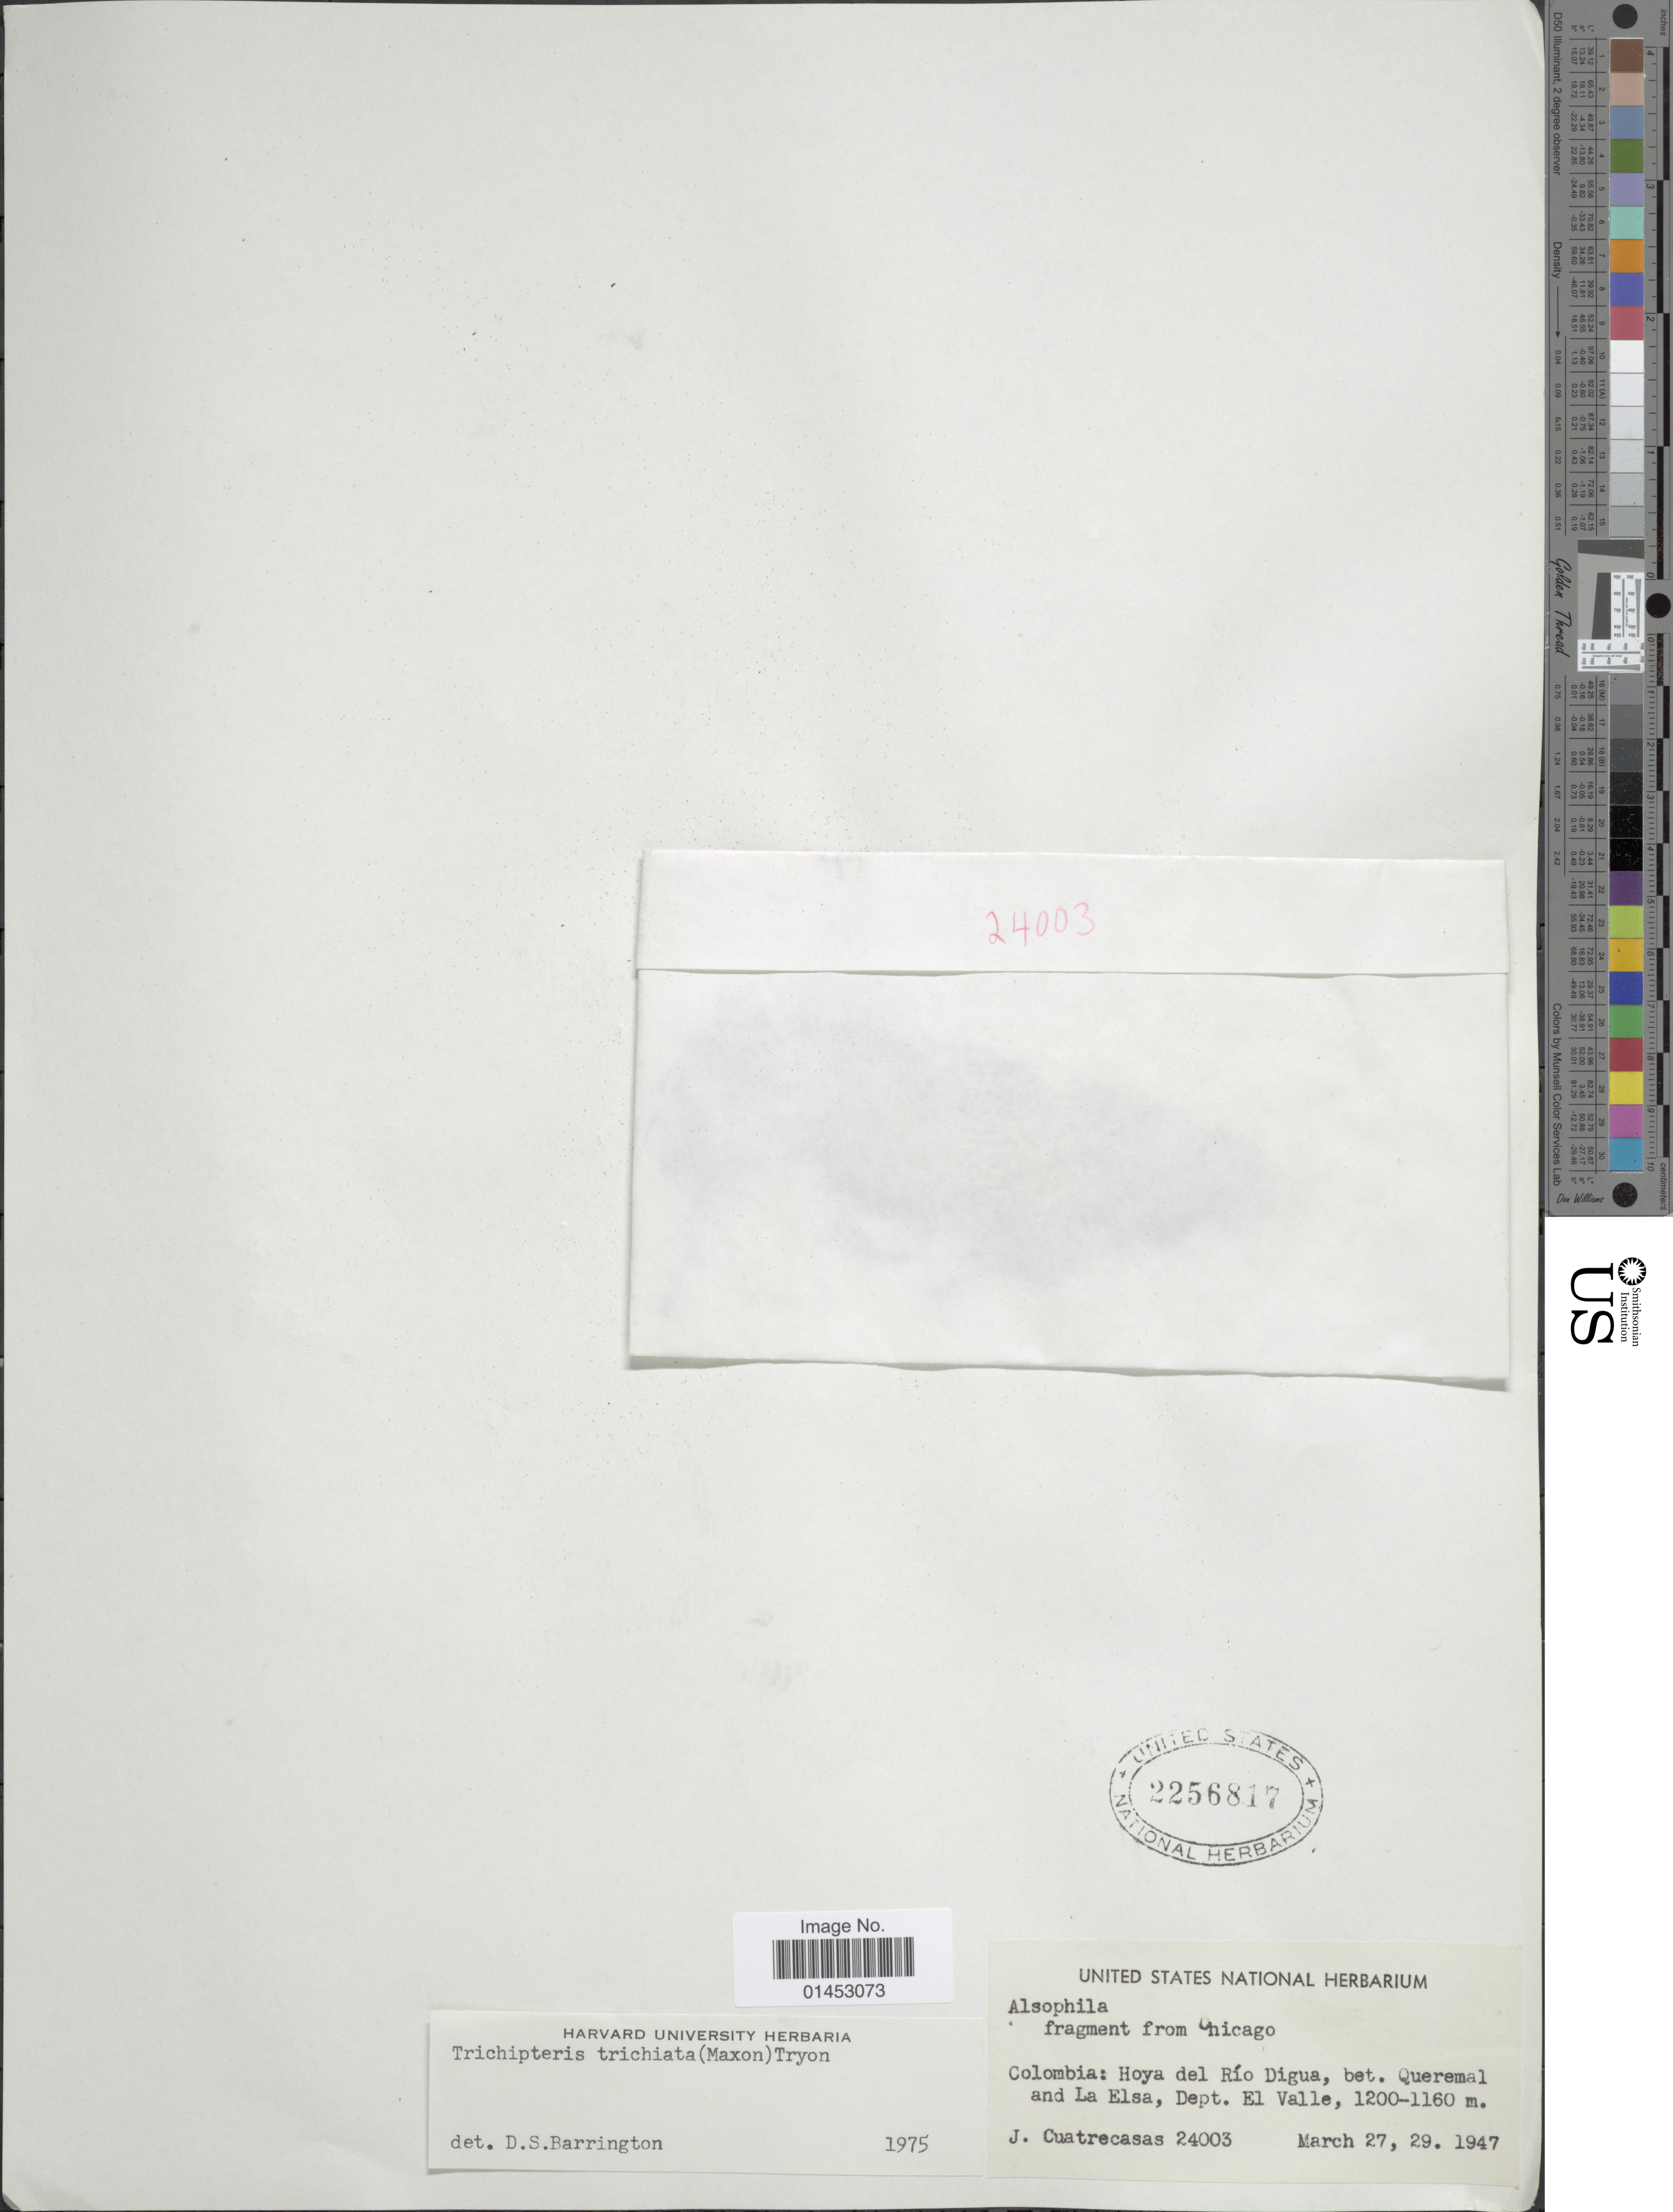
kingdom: Plantae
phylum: Tracheophyta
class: Polypodiopsida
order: Cyatheales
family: Cyatheaceae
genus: Cyathea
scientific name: Cyathea trichiata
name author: (Maxon) Domin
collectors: J. Cuatrecasas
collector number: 24003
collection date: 1947-03-27/1947-03-29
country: Colombia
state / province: Valle del Cauca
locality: Colombia: Hoya del Rio Digua, bet. Queremal and La Elsa, Dept. El Valle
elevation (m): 1160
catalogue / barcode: US 2256817